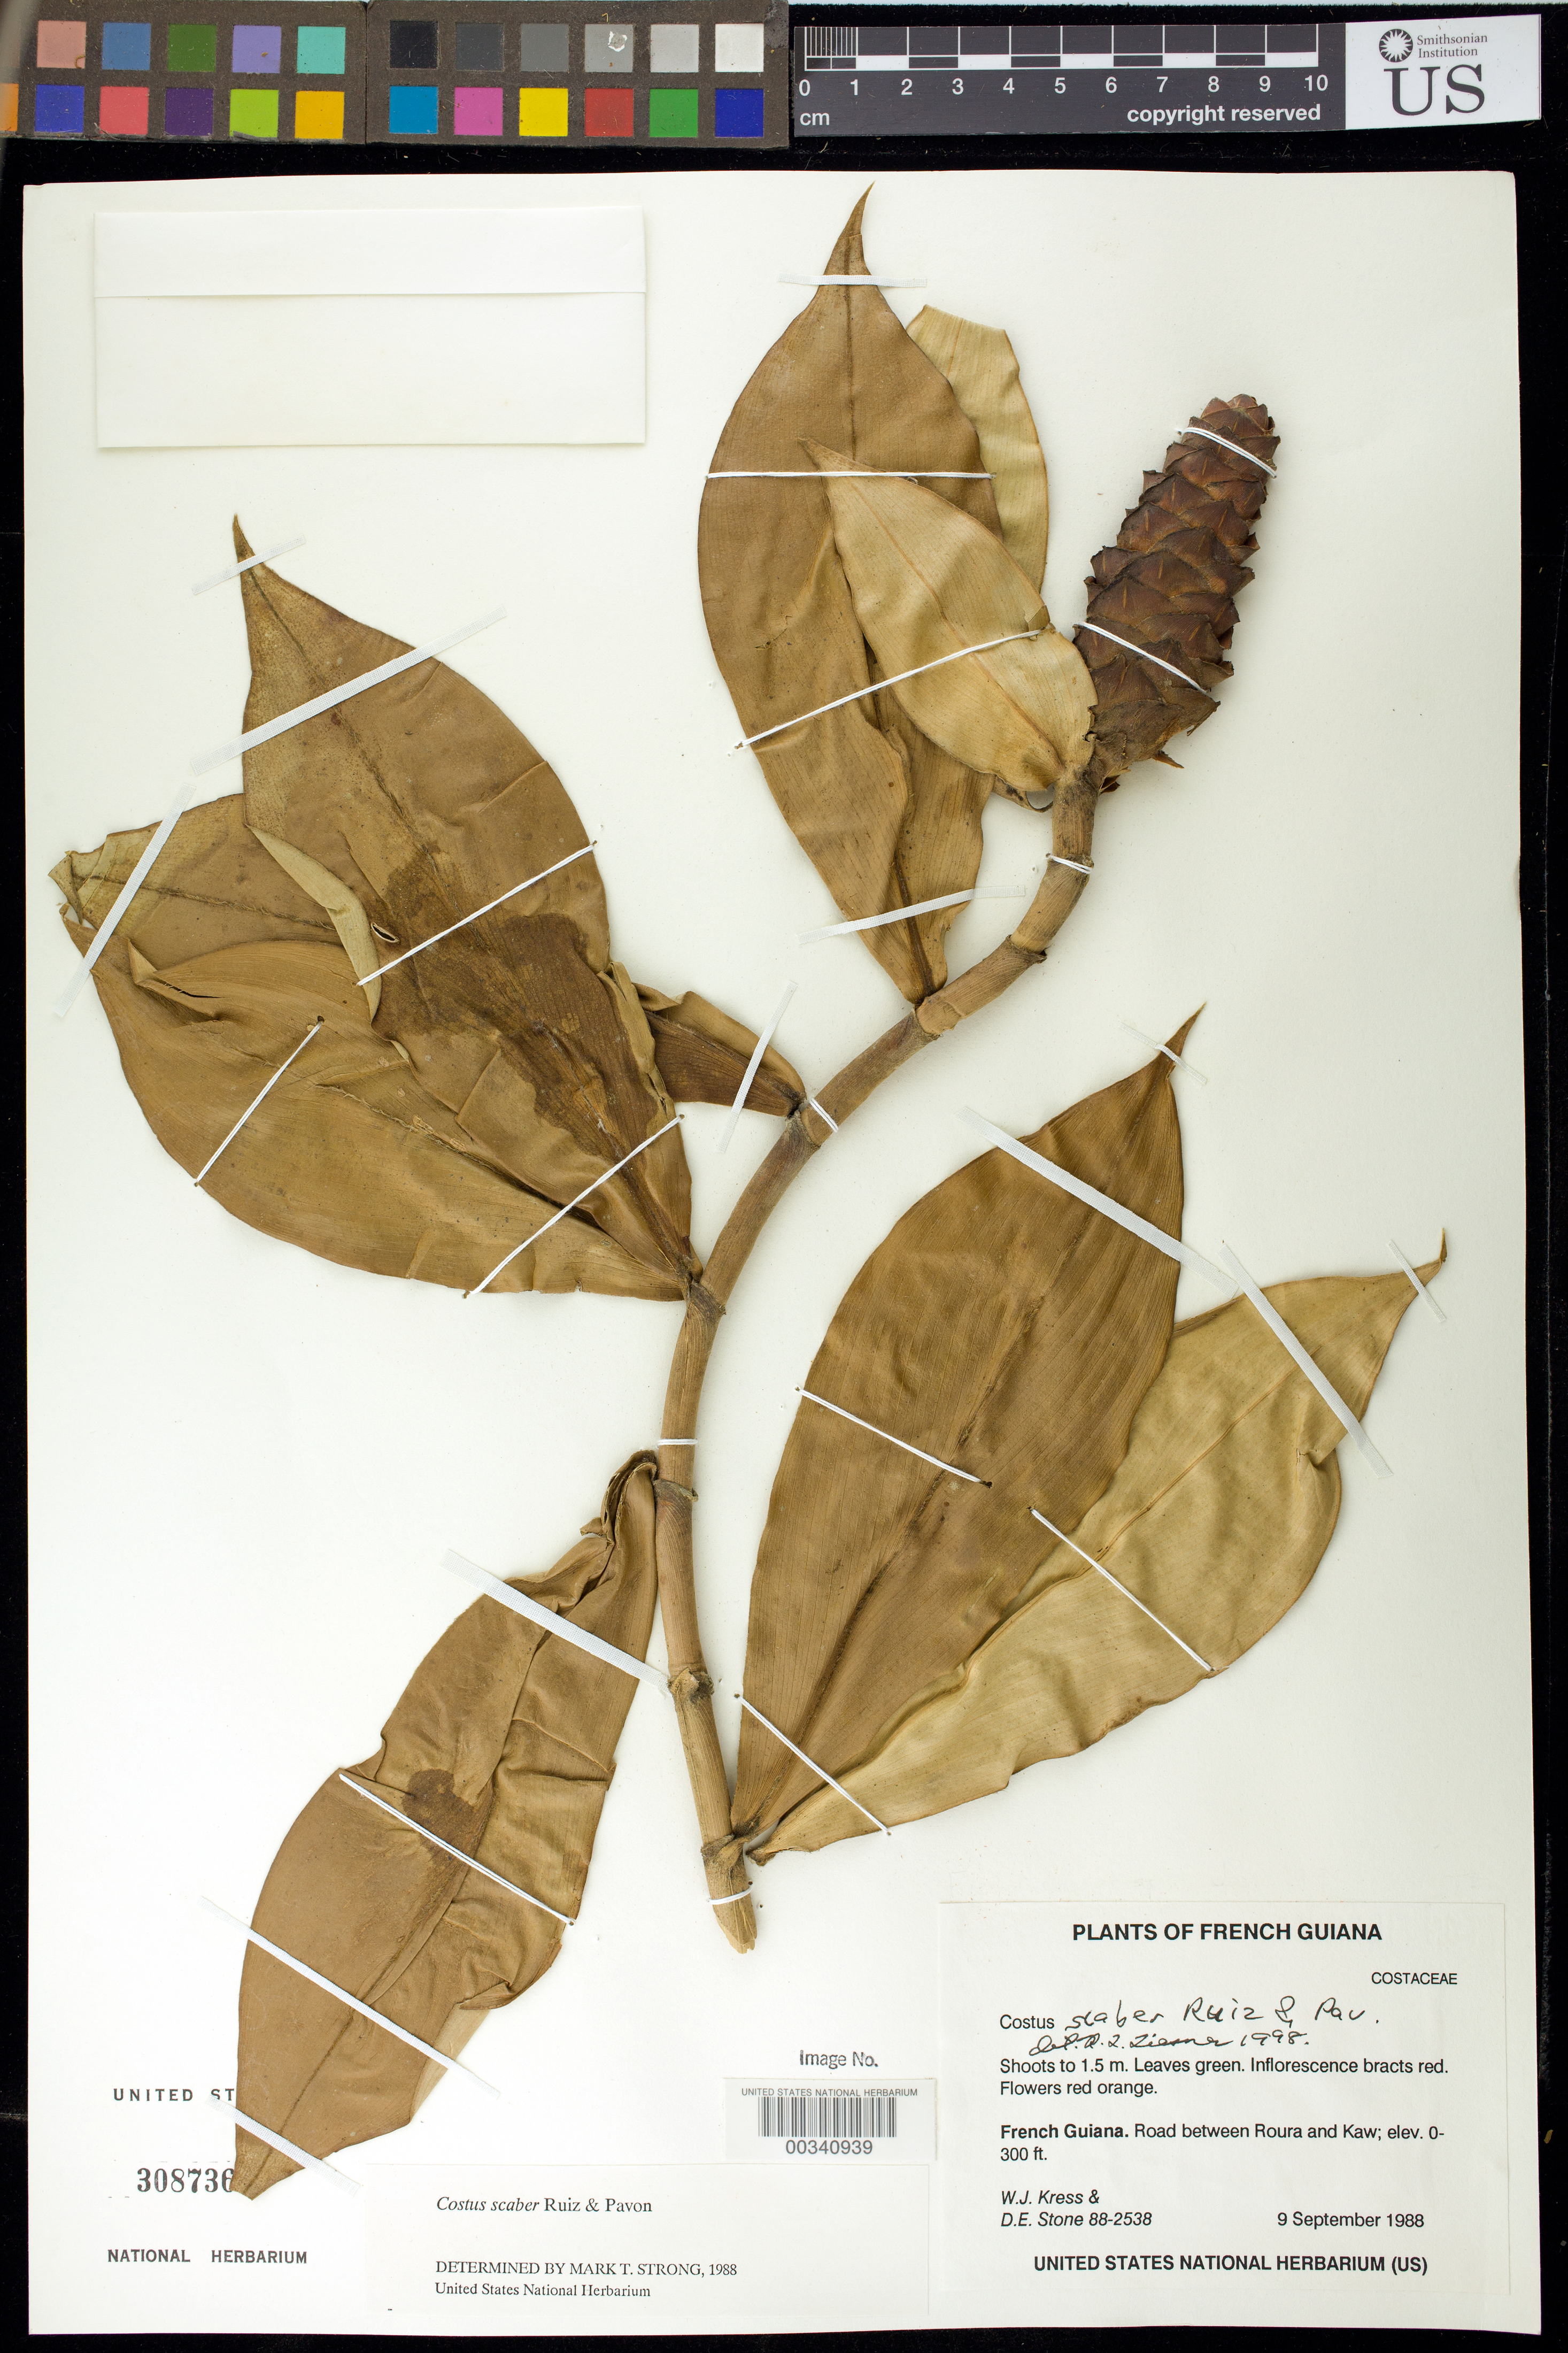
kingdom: Plantae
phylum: Tracheophyta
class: Liliopsida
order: Zingiberales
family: Costaceae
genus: Costus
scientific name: Costus sp.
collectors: W. J. Kress & D. E. Stone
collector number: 88-2538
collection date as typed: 09 Sep 1988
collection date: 1988-09-09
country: French Guiana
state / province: Cayenne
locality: Road between roura and kaw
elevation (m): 0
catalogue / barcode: US 3087363